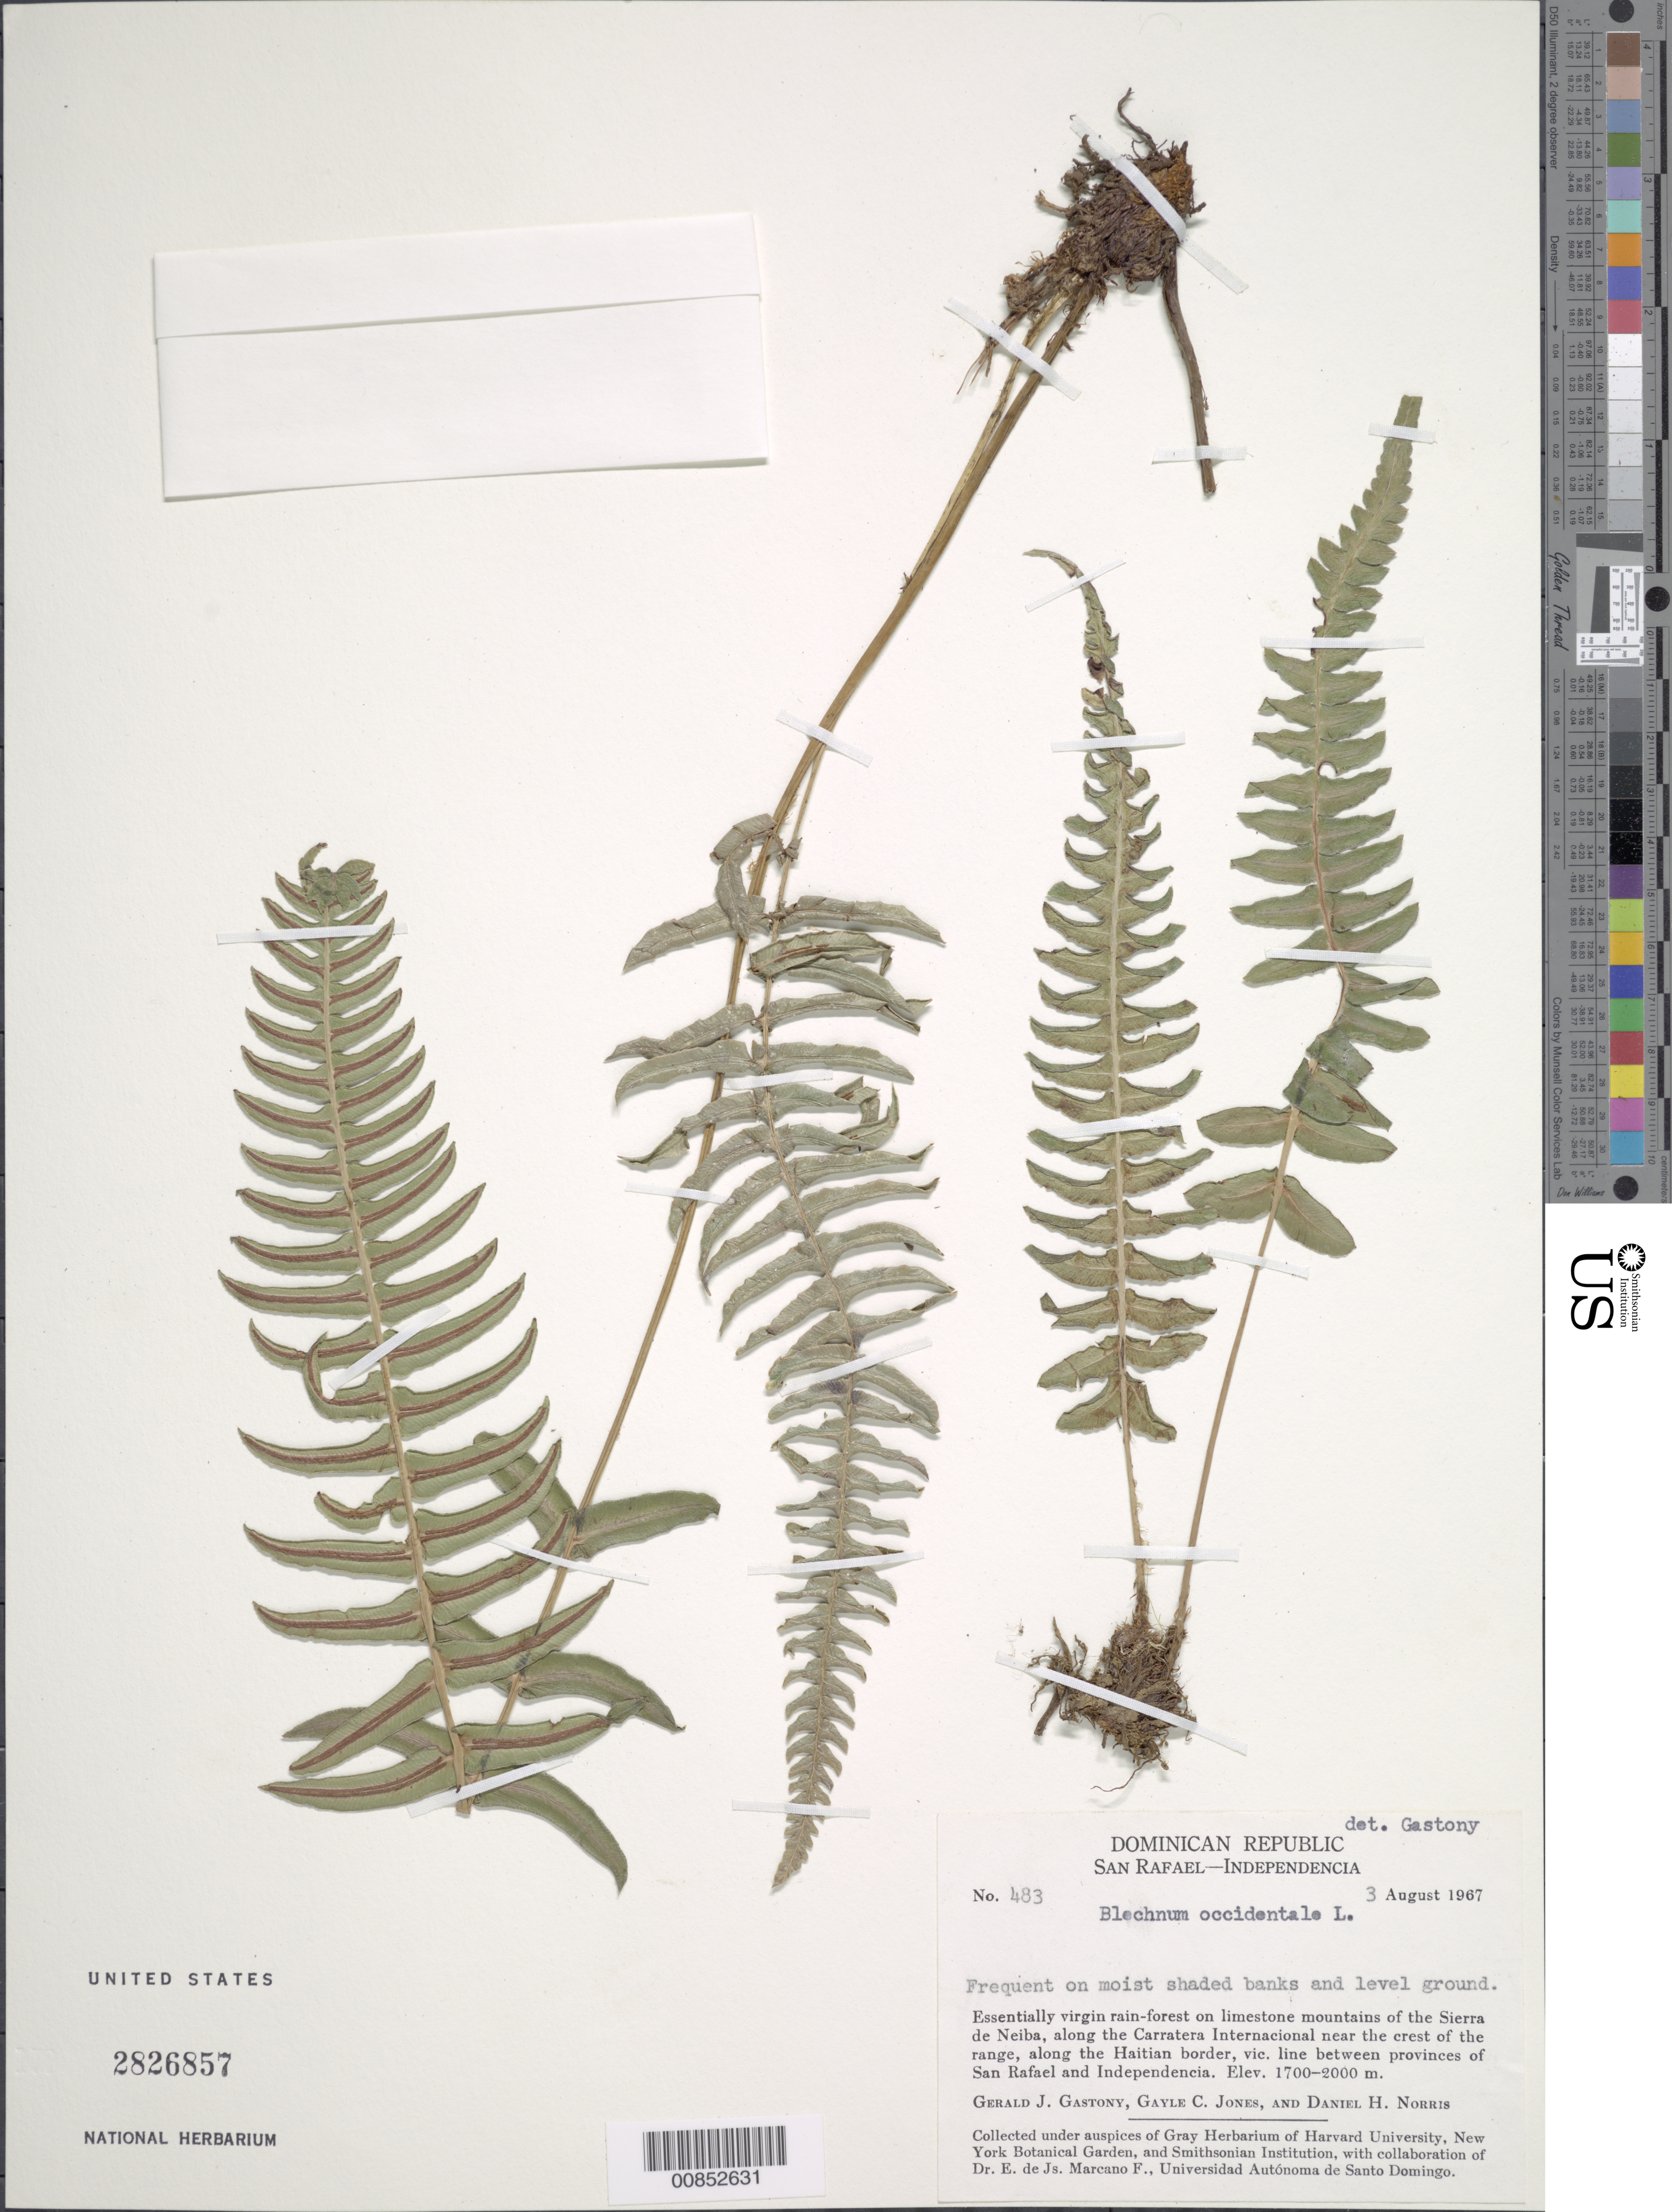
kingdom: Plantae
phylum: Tracheophyta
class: Polypodiopsida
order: Polypodiales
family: Blechnaceae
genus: Blechnum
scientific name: Blechnum occidentale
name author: L.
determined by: Gastony, J. G.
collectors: G. Gastony, G. C. Jones & D. H. Norris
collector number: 483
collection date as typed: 03 Aug 1967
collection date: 1967-08-03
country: Dominican Republic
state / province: Independencia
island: Hispaniola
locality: San Rafael-Independencia, Sierra de Neiba, along Carretera Internacional, along Haitian border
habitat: Essentially virgin rainforest on limestone mountains; on moist shaded banks and level ground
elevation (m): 1700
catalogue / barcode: US 2826857